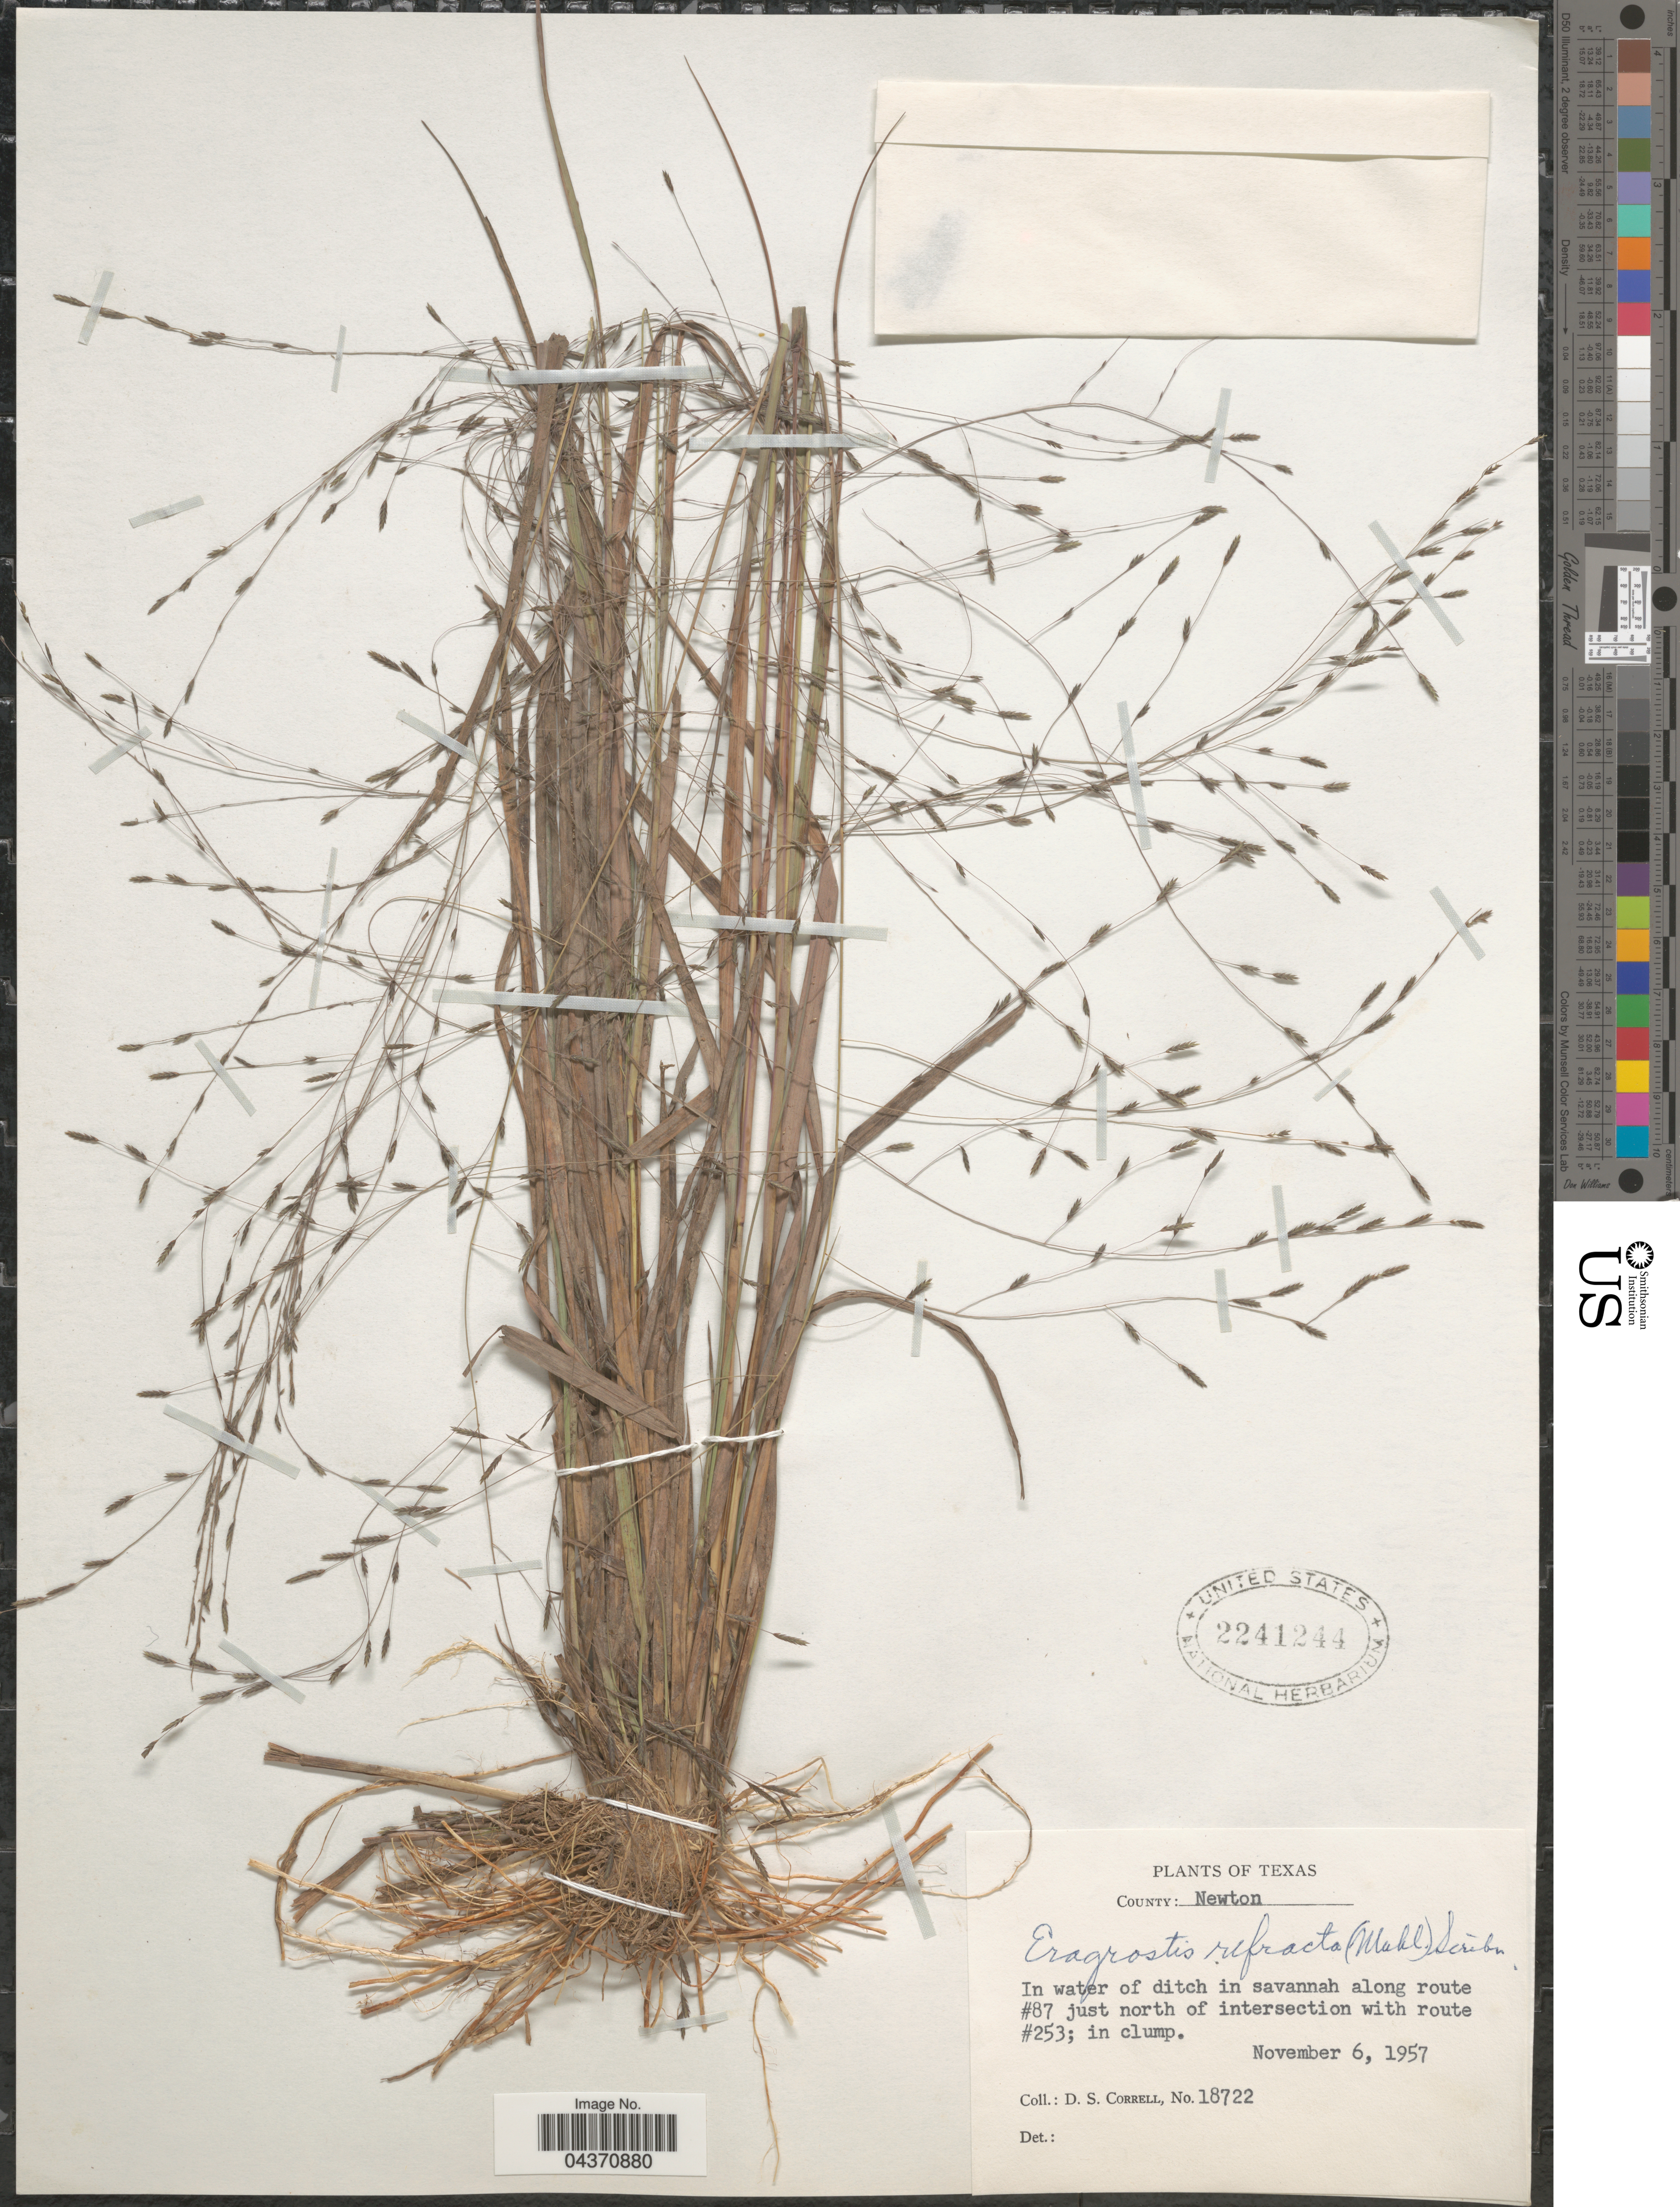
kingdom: Plantae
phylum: Tracheophyta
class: Liliopsida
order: Poales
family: Poaceae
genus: Eragrostis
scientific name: Eragrostis refracta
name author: (Muhl.) Scribn.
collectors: D. S. Correll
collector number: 18722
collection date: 1957-11-06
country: United States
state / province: Texas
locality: County: Newton.In water of ditch in savannah along route #87 just north of intersection with route #253.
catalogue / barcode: US 2241244